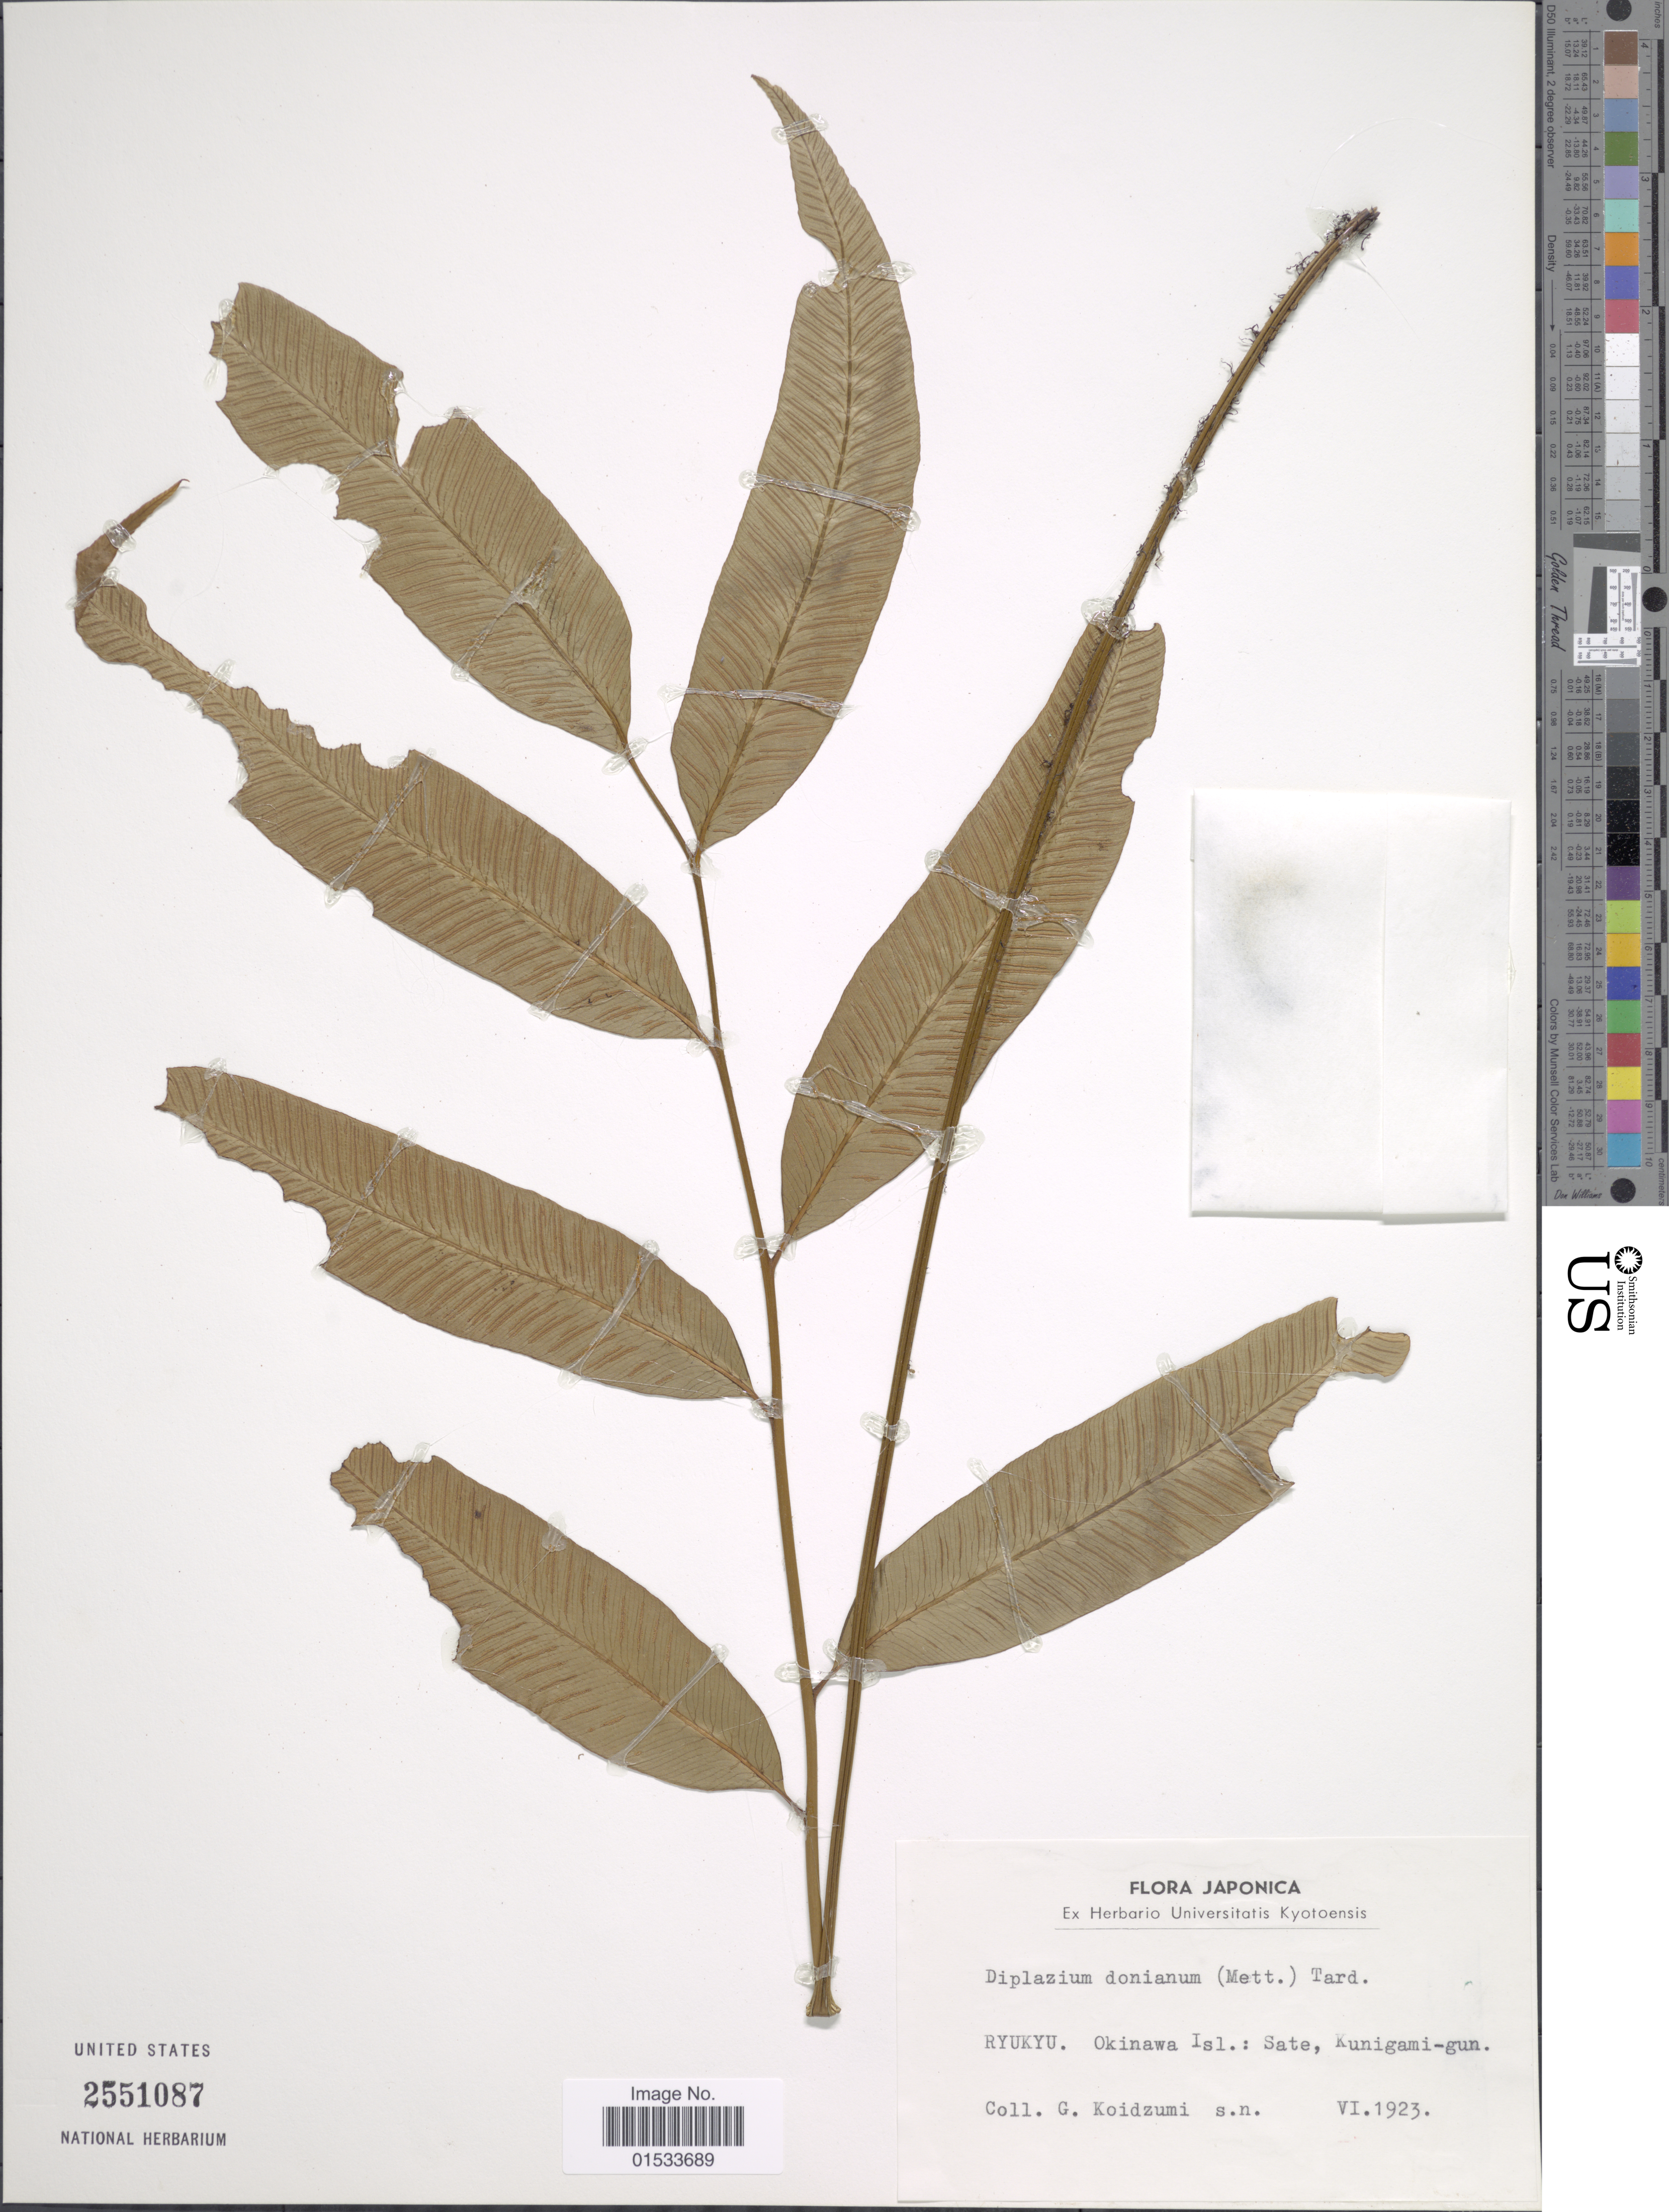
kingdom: Plantae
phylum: Tracheophyta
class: Polypodiopsida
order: Polypodiales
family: Athyriaceae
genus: Diplazium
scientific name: Diplazium donianum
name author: (Mett.) Tardieu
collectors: G. Koidzumi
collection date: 1923-05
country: Japan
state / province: Okinawa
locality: Ryukyu, Okinawa Isl.: State, Kunigami- gun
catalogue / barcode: US 2551087